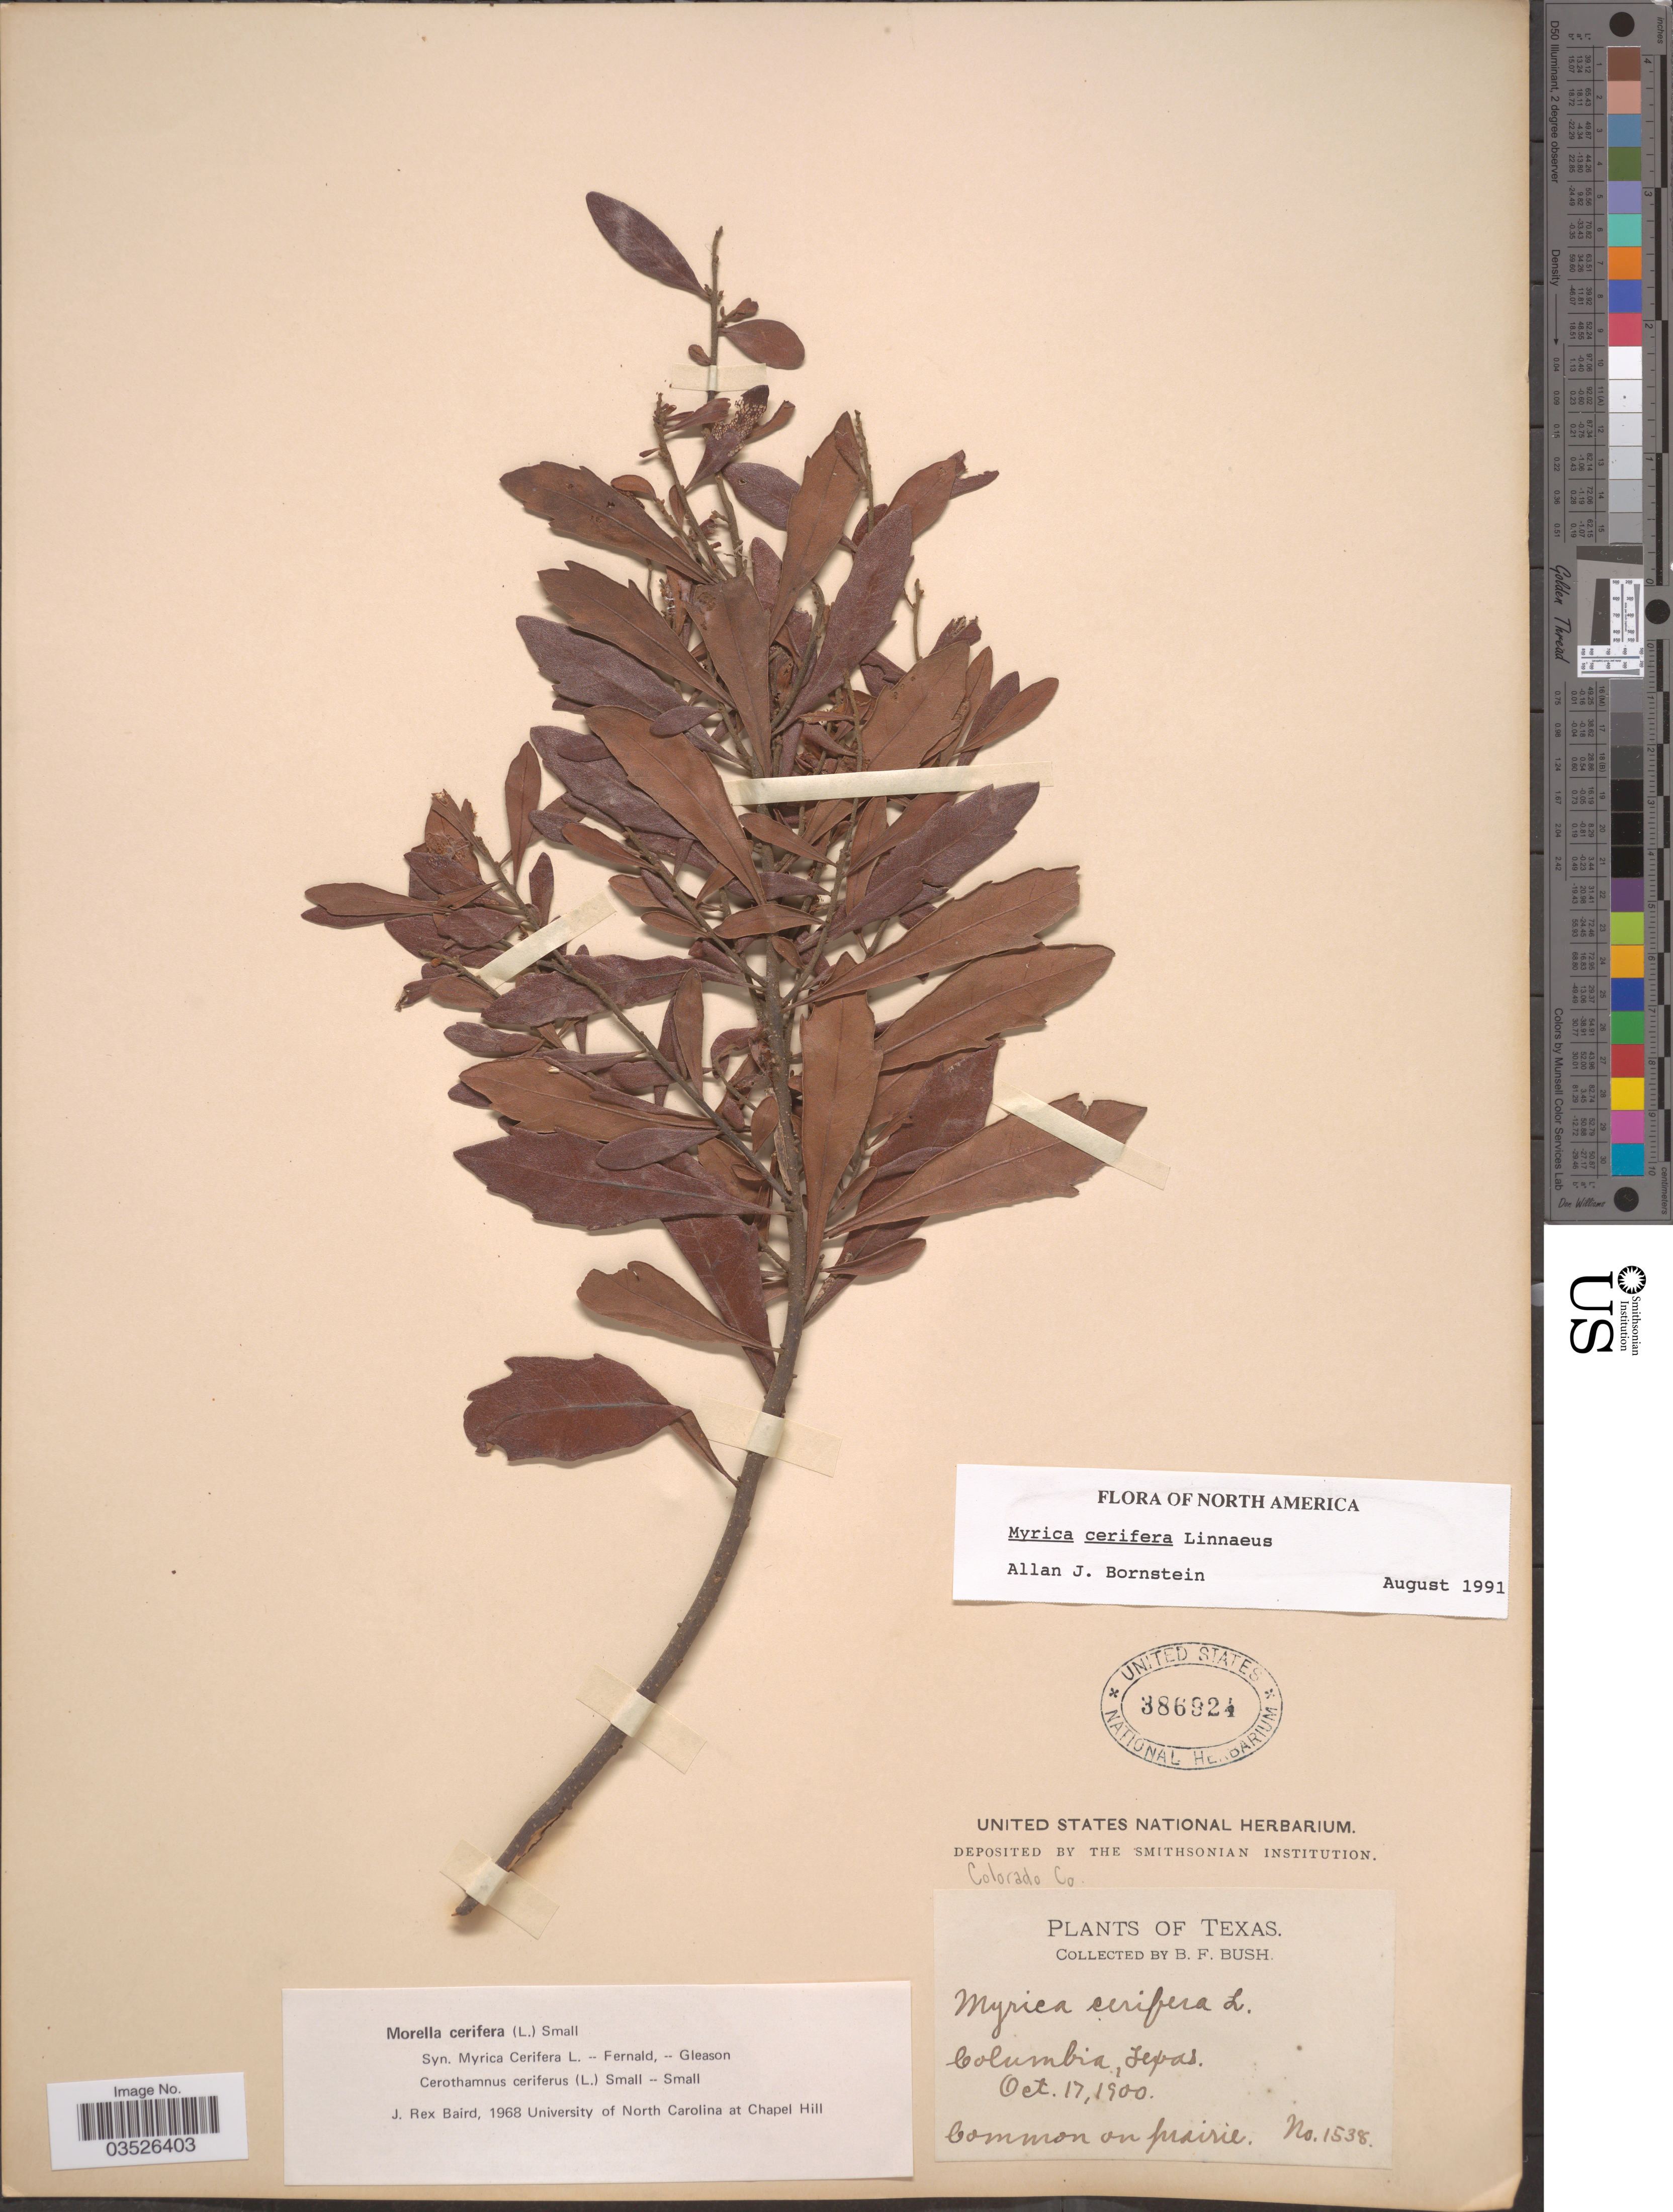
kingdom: Plantae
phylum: Tracheophyta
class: Magnoliopsida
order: Fagales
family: Myricaceae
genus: Morella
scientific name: Morella cerifera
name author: (L.) Small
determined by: Baird, James Rex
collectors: B. F. Bush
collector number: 1538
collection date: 1900-10-17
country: United States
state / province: Texas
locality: Colorado Co. Columbia.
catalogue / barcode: US 386924